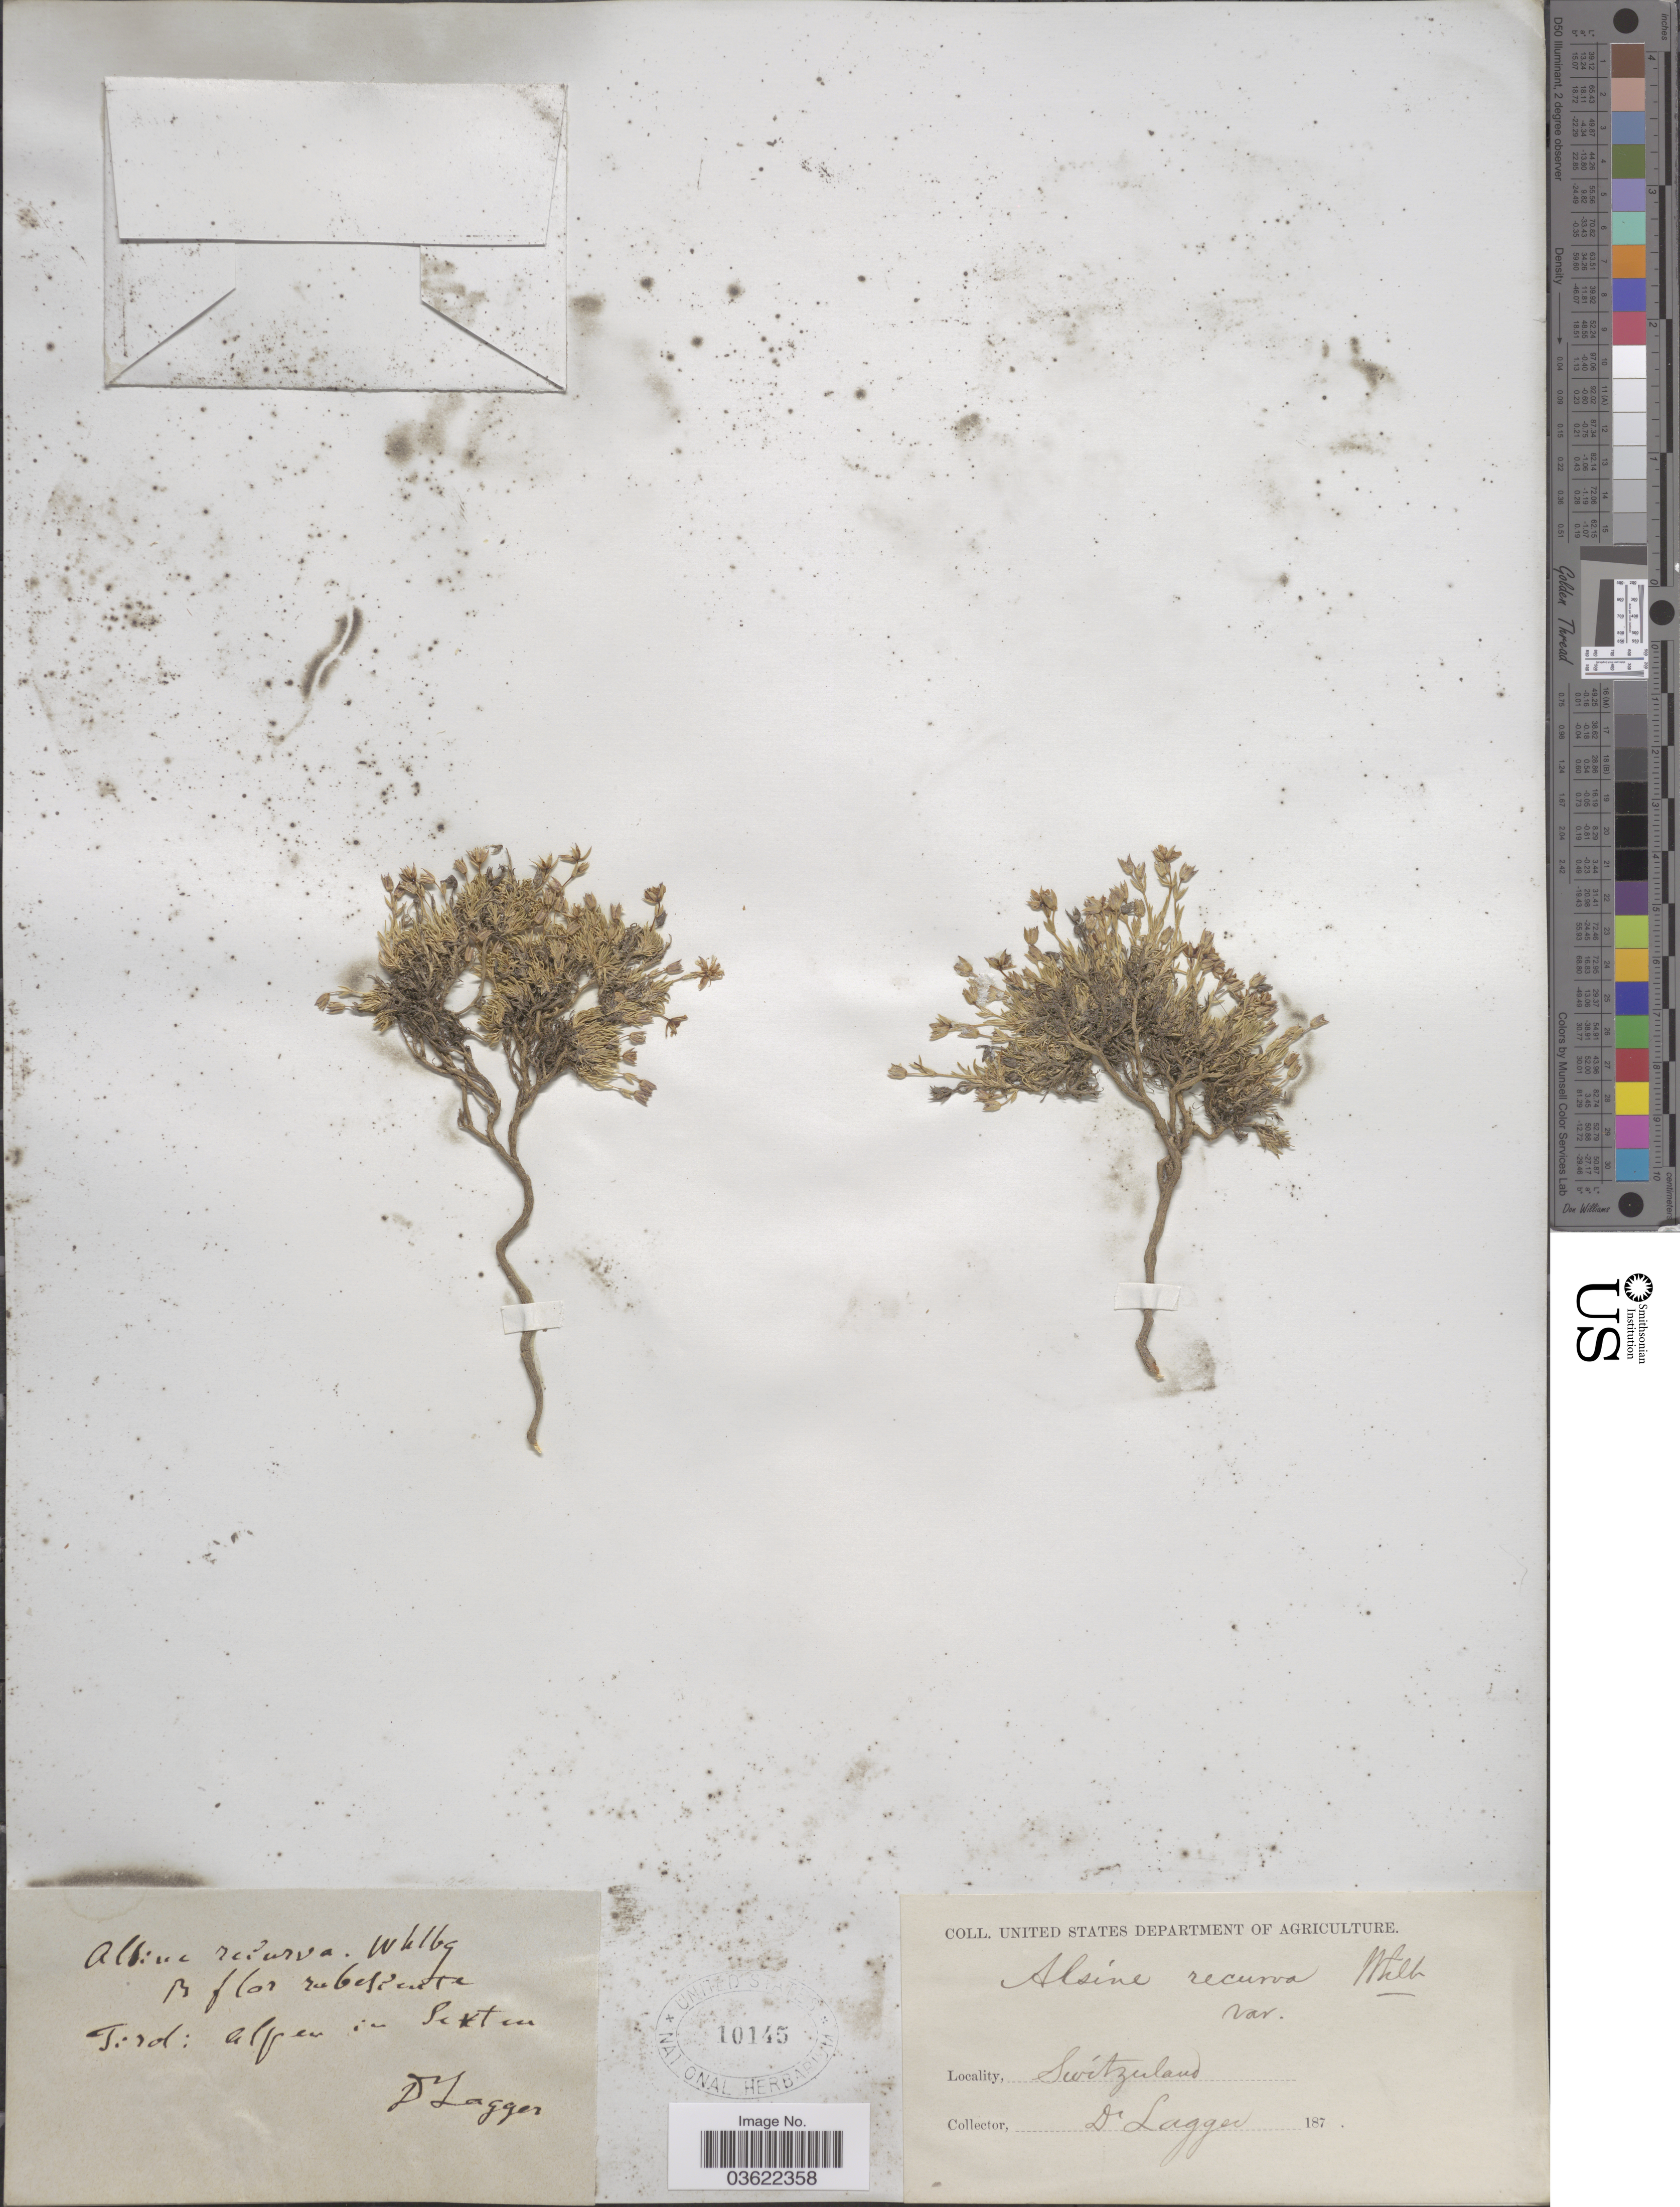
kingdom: Plantae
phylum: Tracheophyta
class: Magnoliopsida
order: Caryophyllales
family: Caryophyllaceae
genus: Arenaria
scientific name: Arenaria recurva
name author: All.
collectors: F. J. Lagger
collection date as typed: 187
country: Switzerland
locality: Tirol: Alpen in Sexten.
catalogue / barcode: US 10145